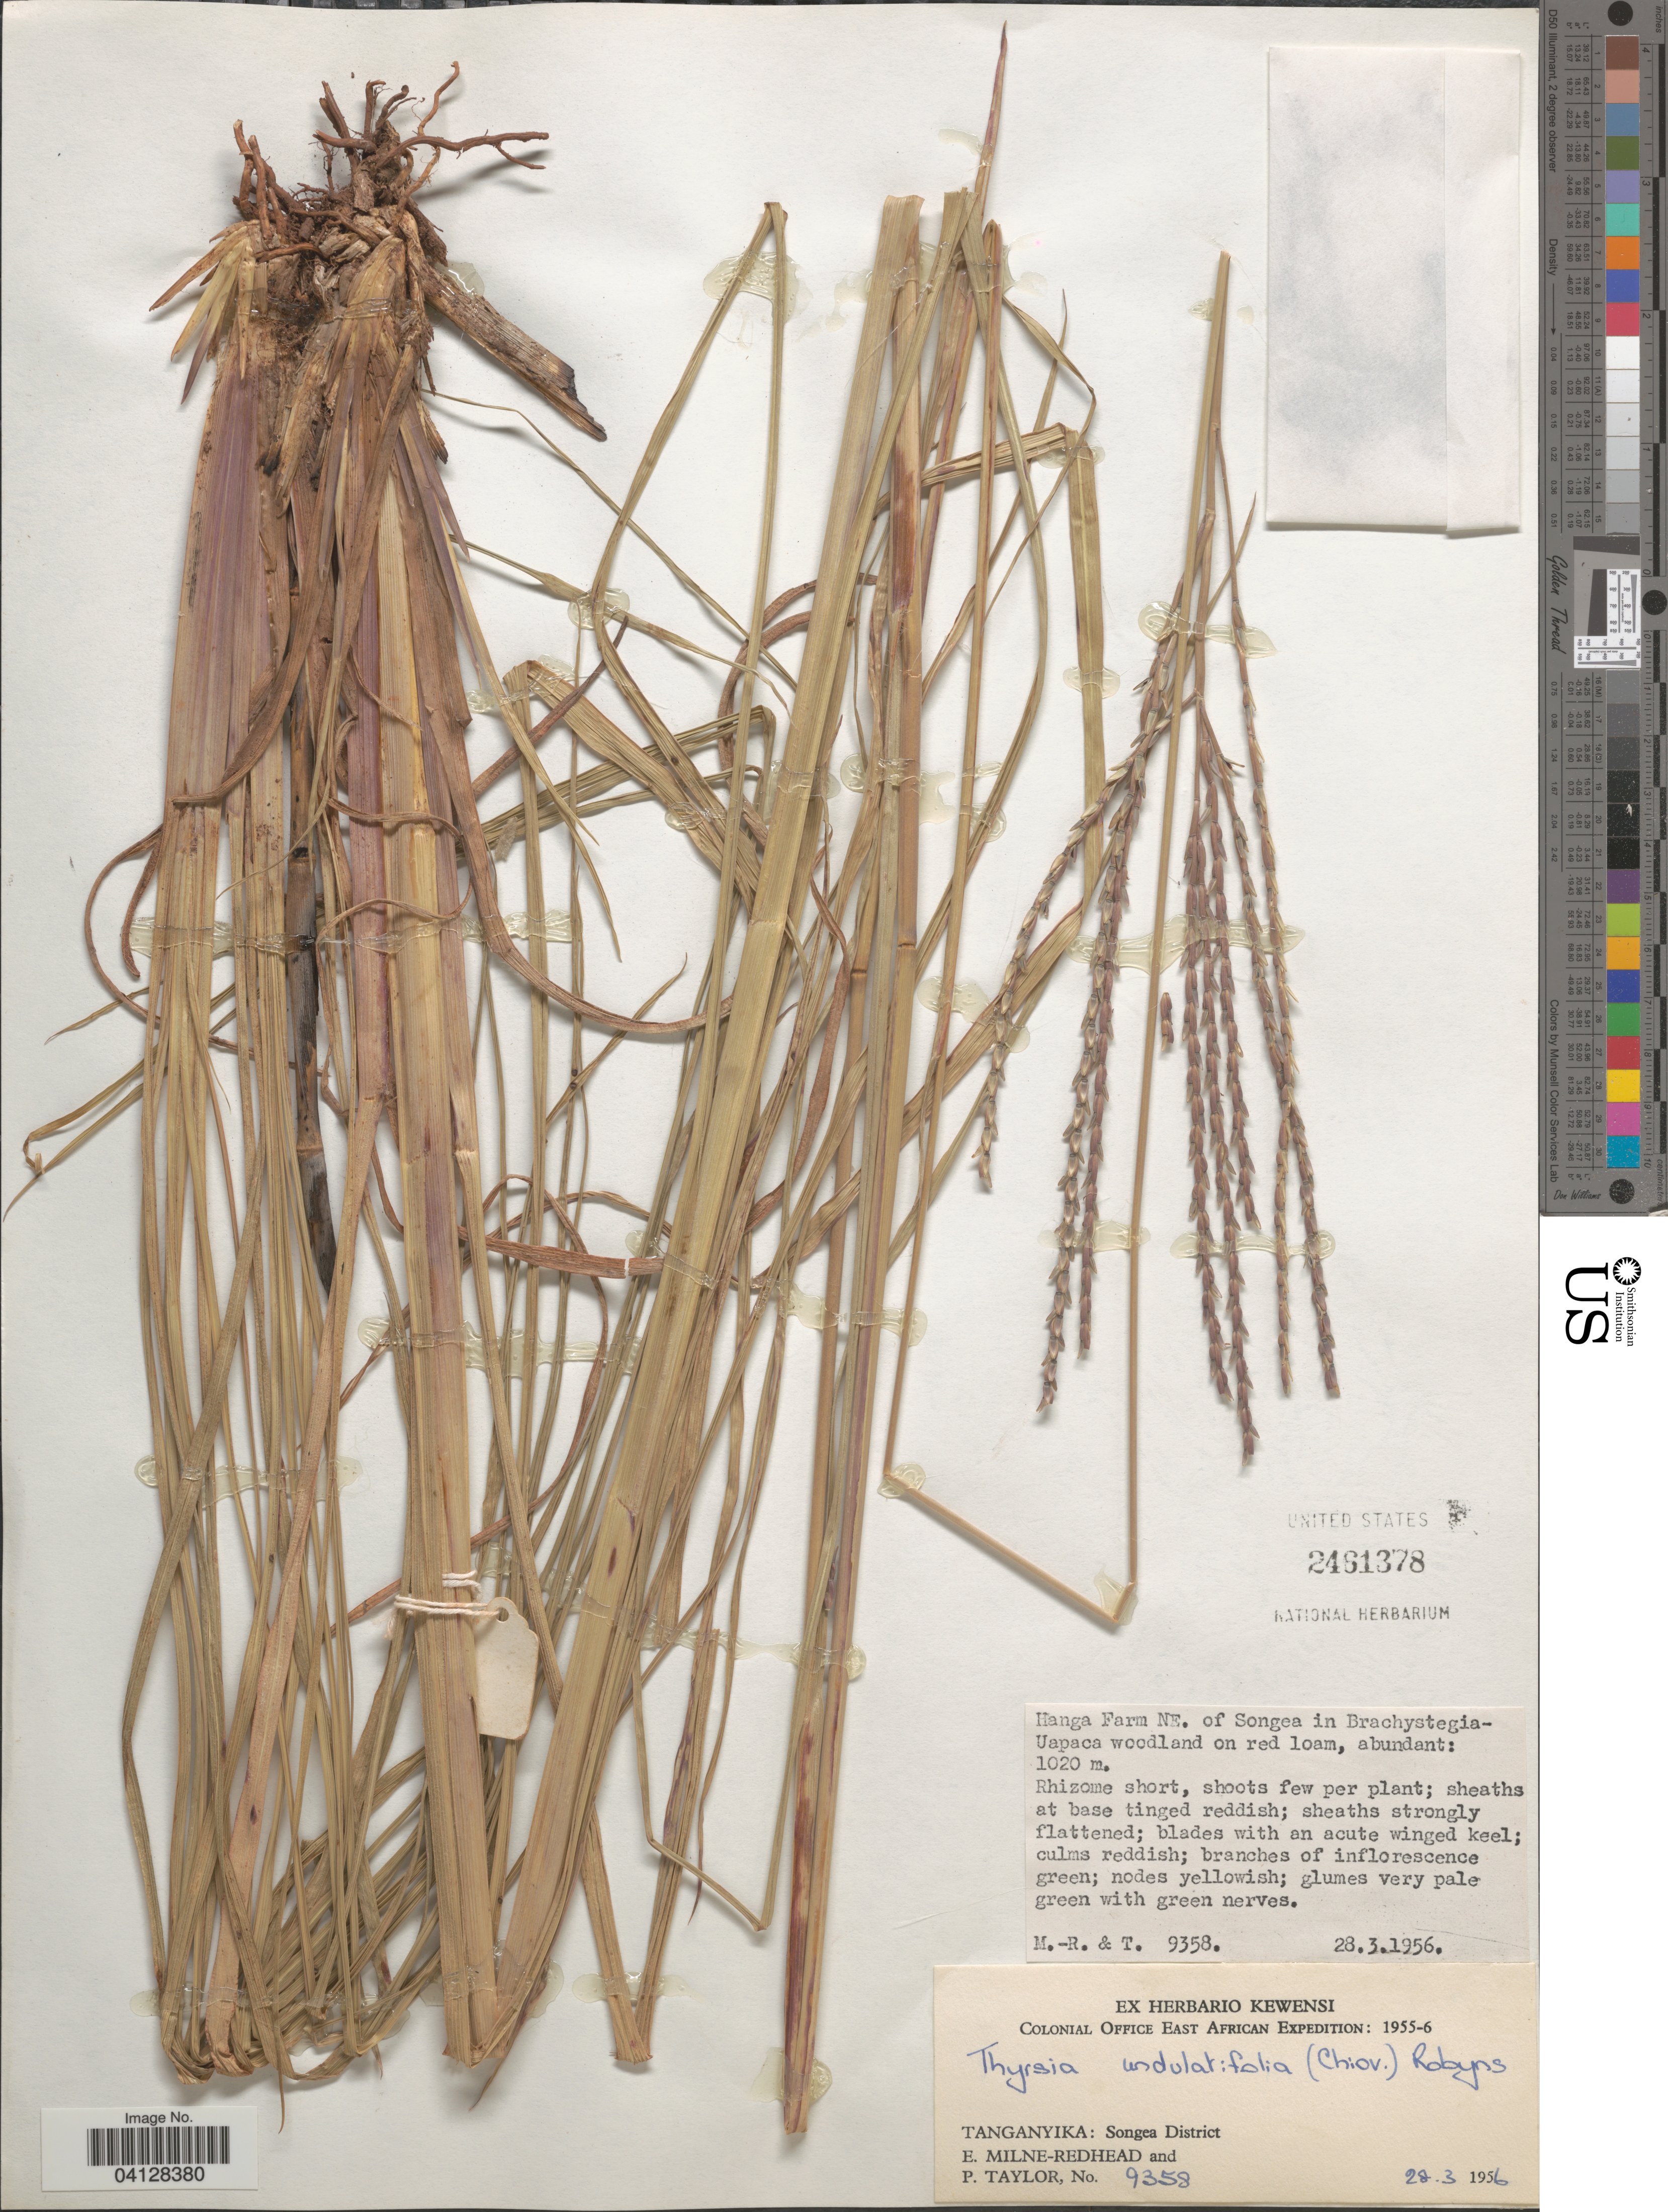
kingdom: Plantae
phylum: Tracheophyta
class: Liliopsida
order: Poales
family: Poaceae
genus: Thyrsia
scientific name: Thyrsia undulatifolia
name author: (Chiov.) Robyns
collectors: E. W. Milne-Redhead & P. Taylor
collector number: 9358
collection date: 1956-03-28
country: Tanzania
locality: Hanga Farm NE. of Songea in Brachystegia. Colonial Office East African Expedition: 1955-6. Tanganyika: Songea District.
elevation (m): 1020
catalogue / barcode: US 2461378